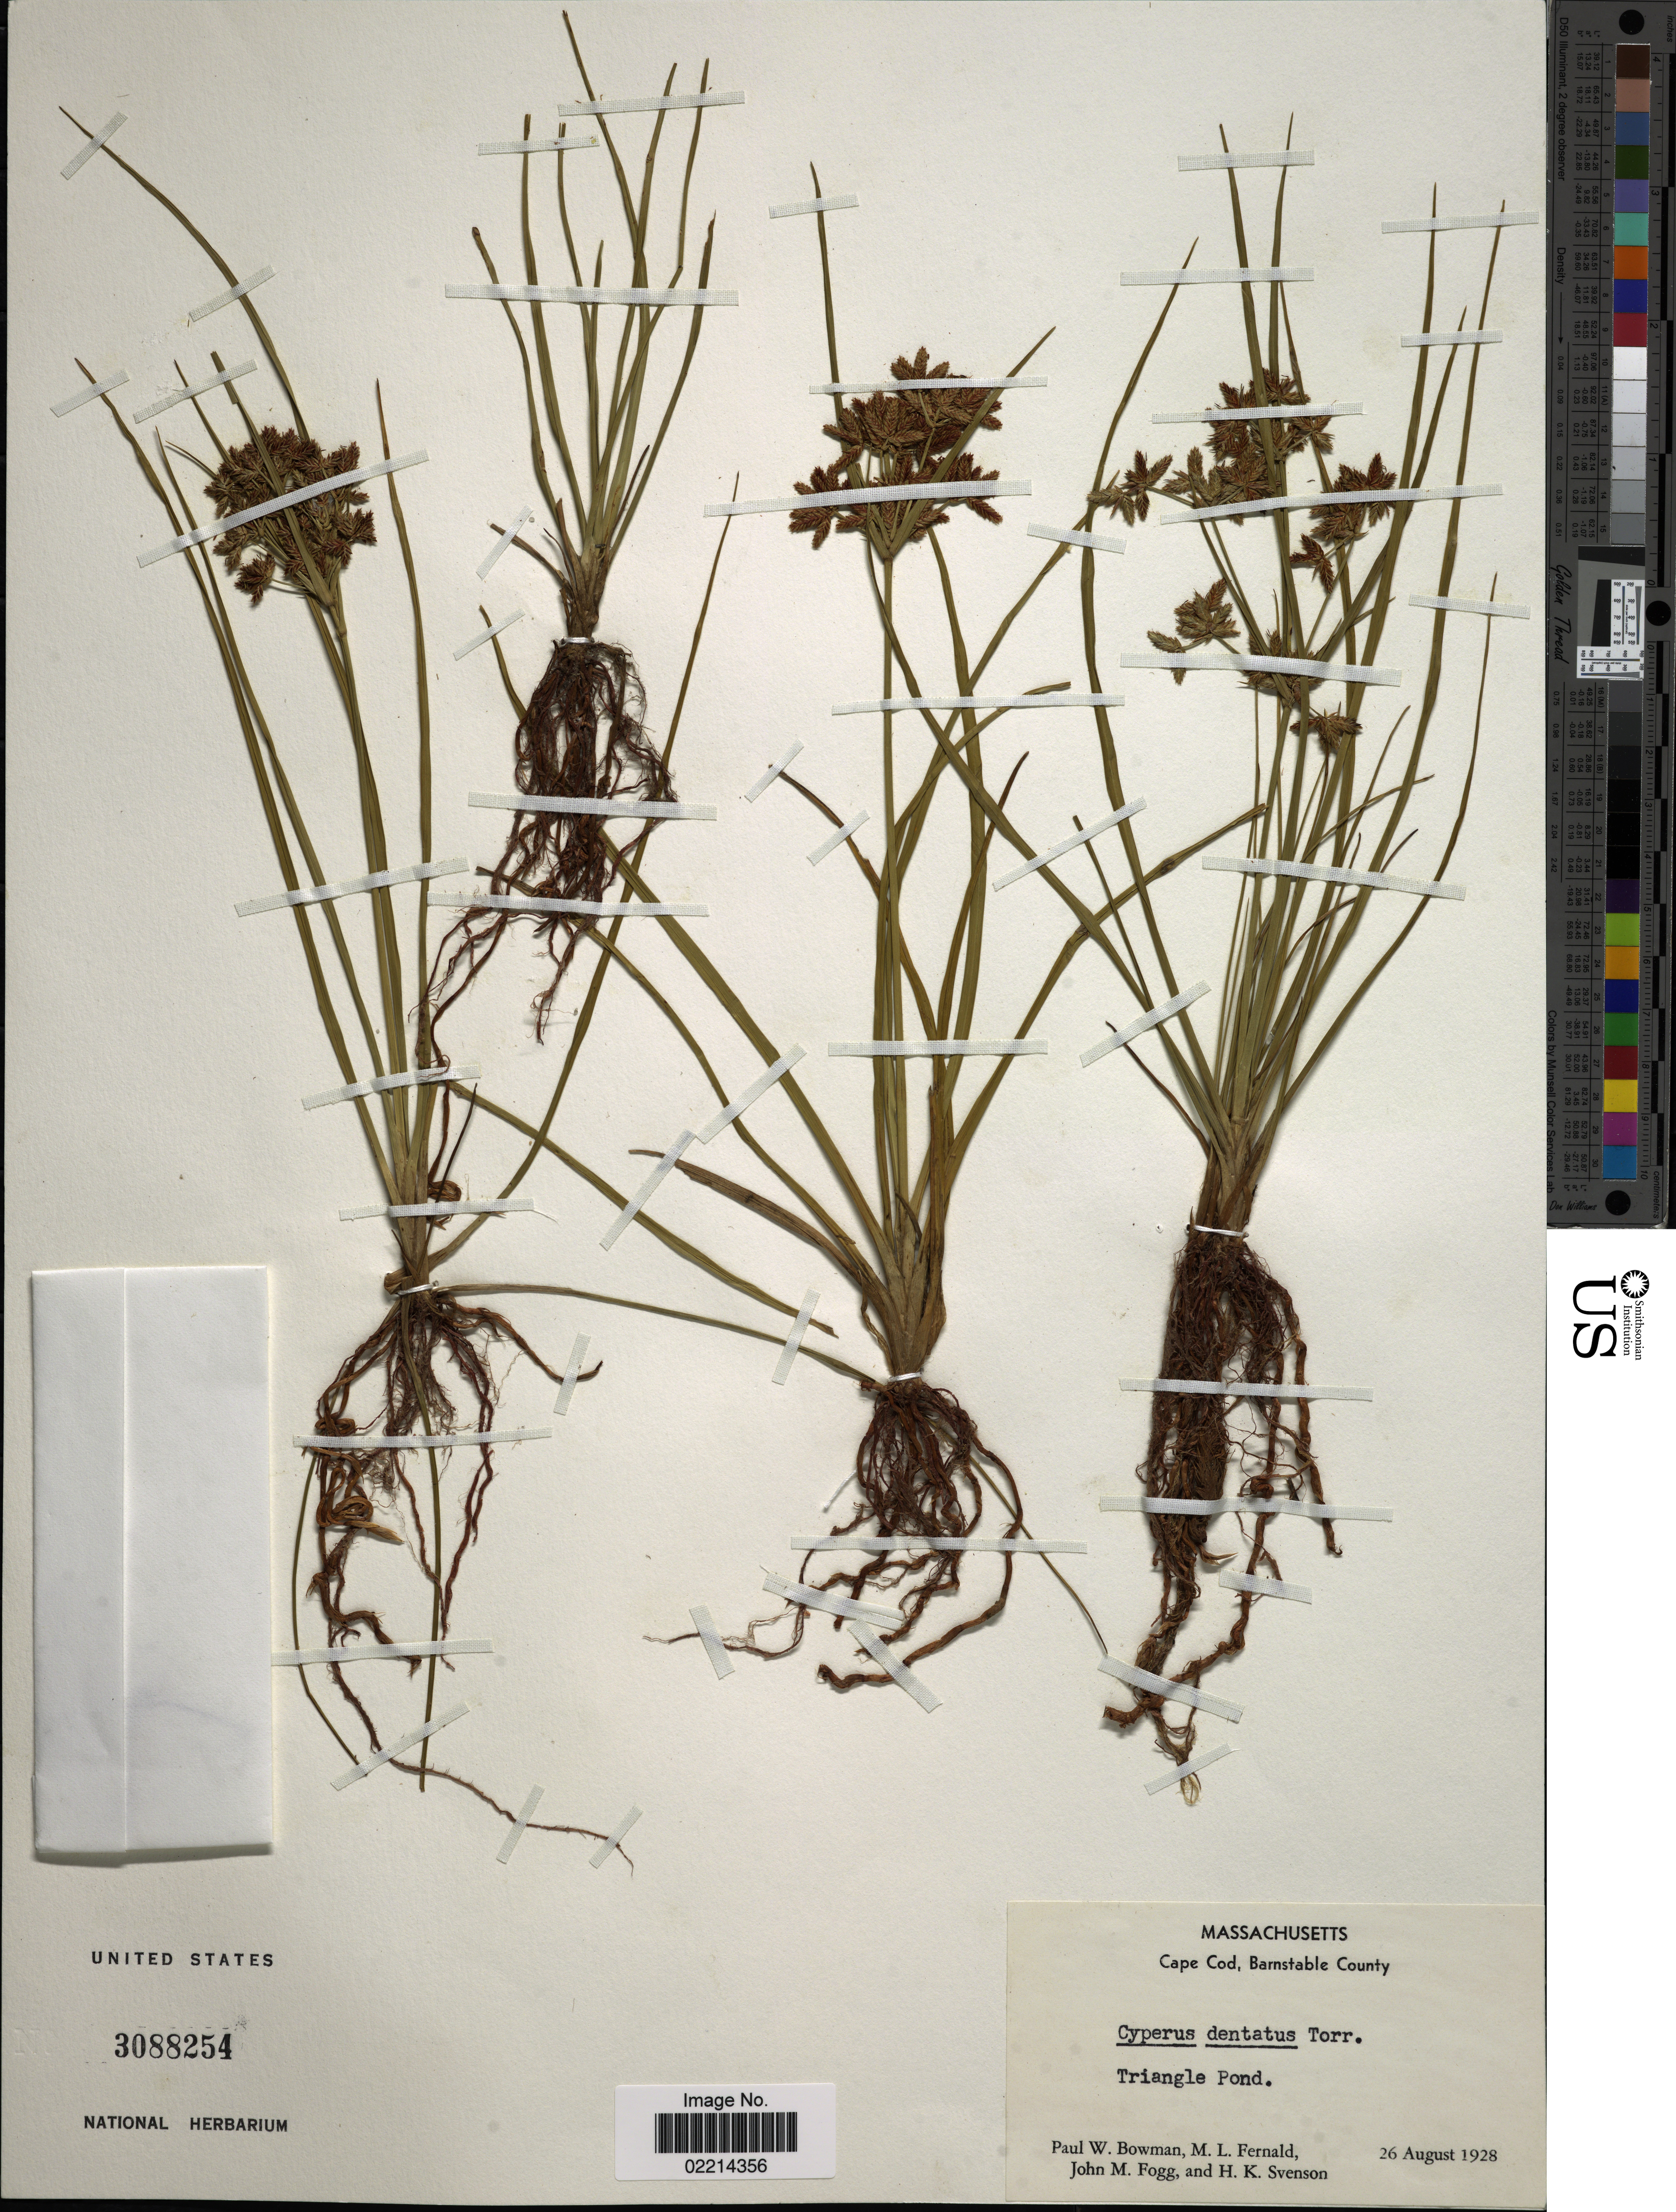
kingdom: Plantae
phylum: Tracheophyta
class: Liliopsida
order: Poales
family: Cyperaceae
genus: Cyperus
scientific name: Cyperus dentatus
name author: Torr.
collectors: P. Bowman, M. L. Fernald, J. Fogg & H. K. Svenson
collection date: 1928-08-26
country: United States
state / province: Massachusetts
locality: Cape Cod, Barnstable County, Triangle Pond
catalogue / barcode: US 3088254